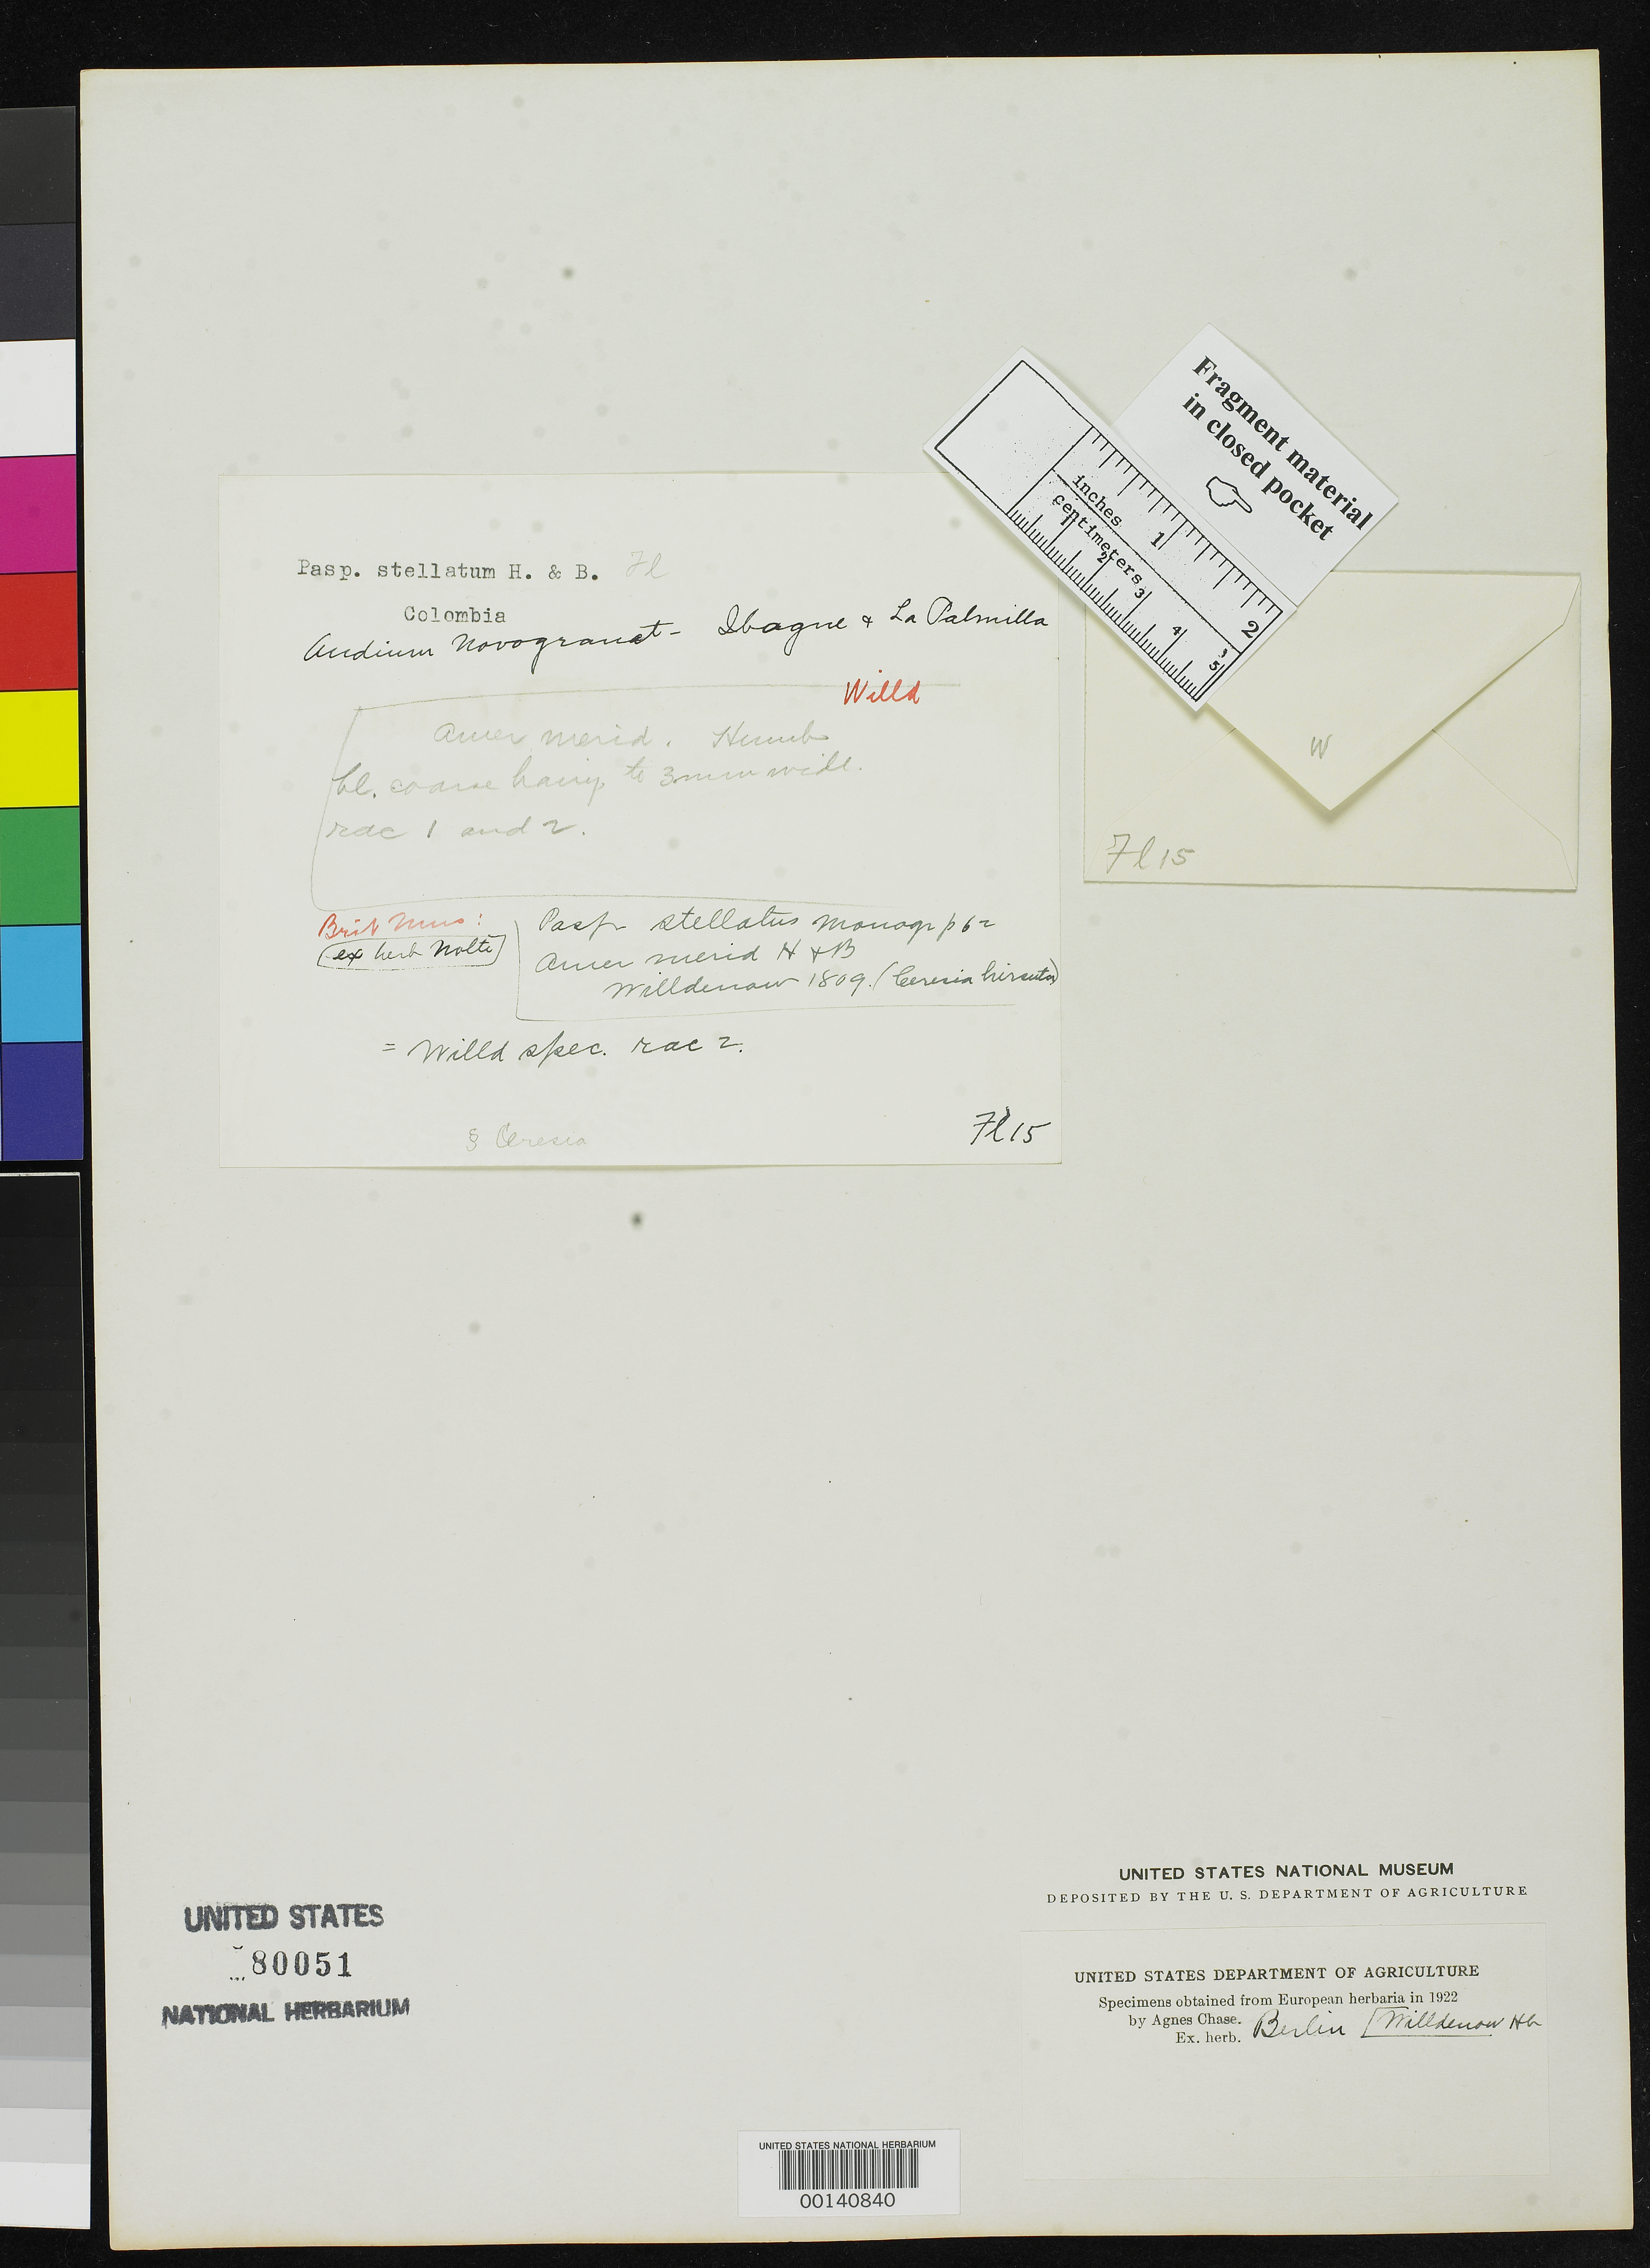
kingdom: Plantae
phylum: Tracheophyta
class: Liliopsida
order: Poales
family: Poaceae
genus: Paspalum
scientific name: Paspalum stellatum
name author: Humb. & Bonpl. ex Flüggé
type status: Type Fragment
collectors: F. W. Humboldt & A. J. A. Bonpland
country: Colombia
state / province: Tolima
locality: Ibajue, La Palmilla.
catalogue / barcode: US 80051